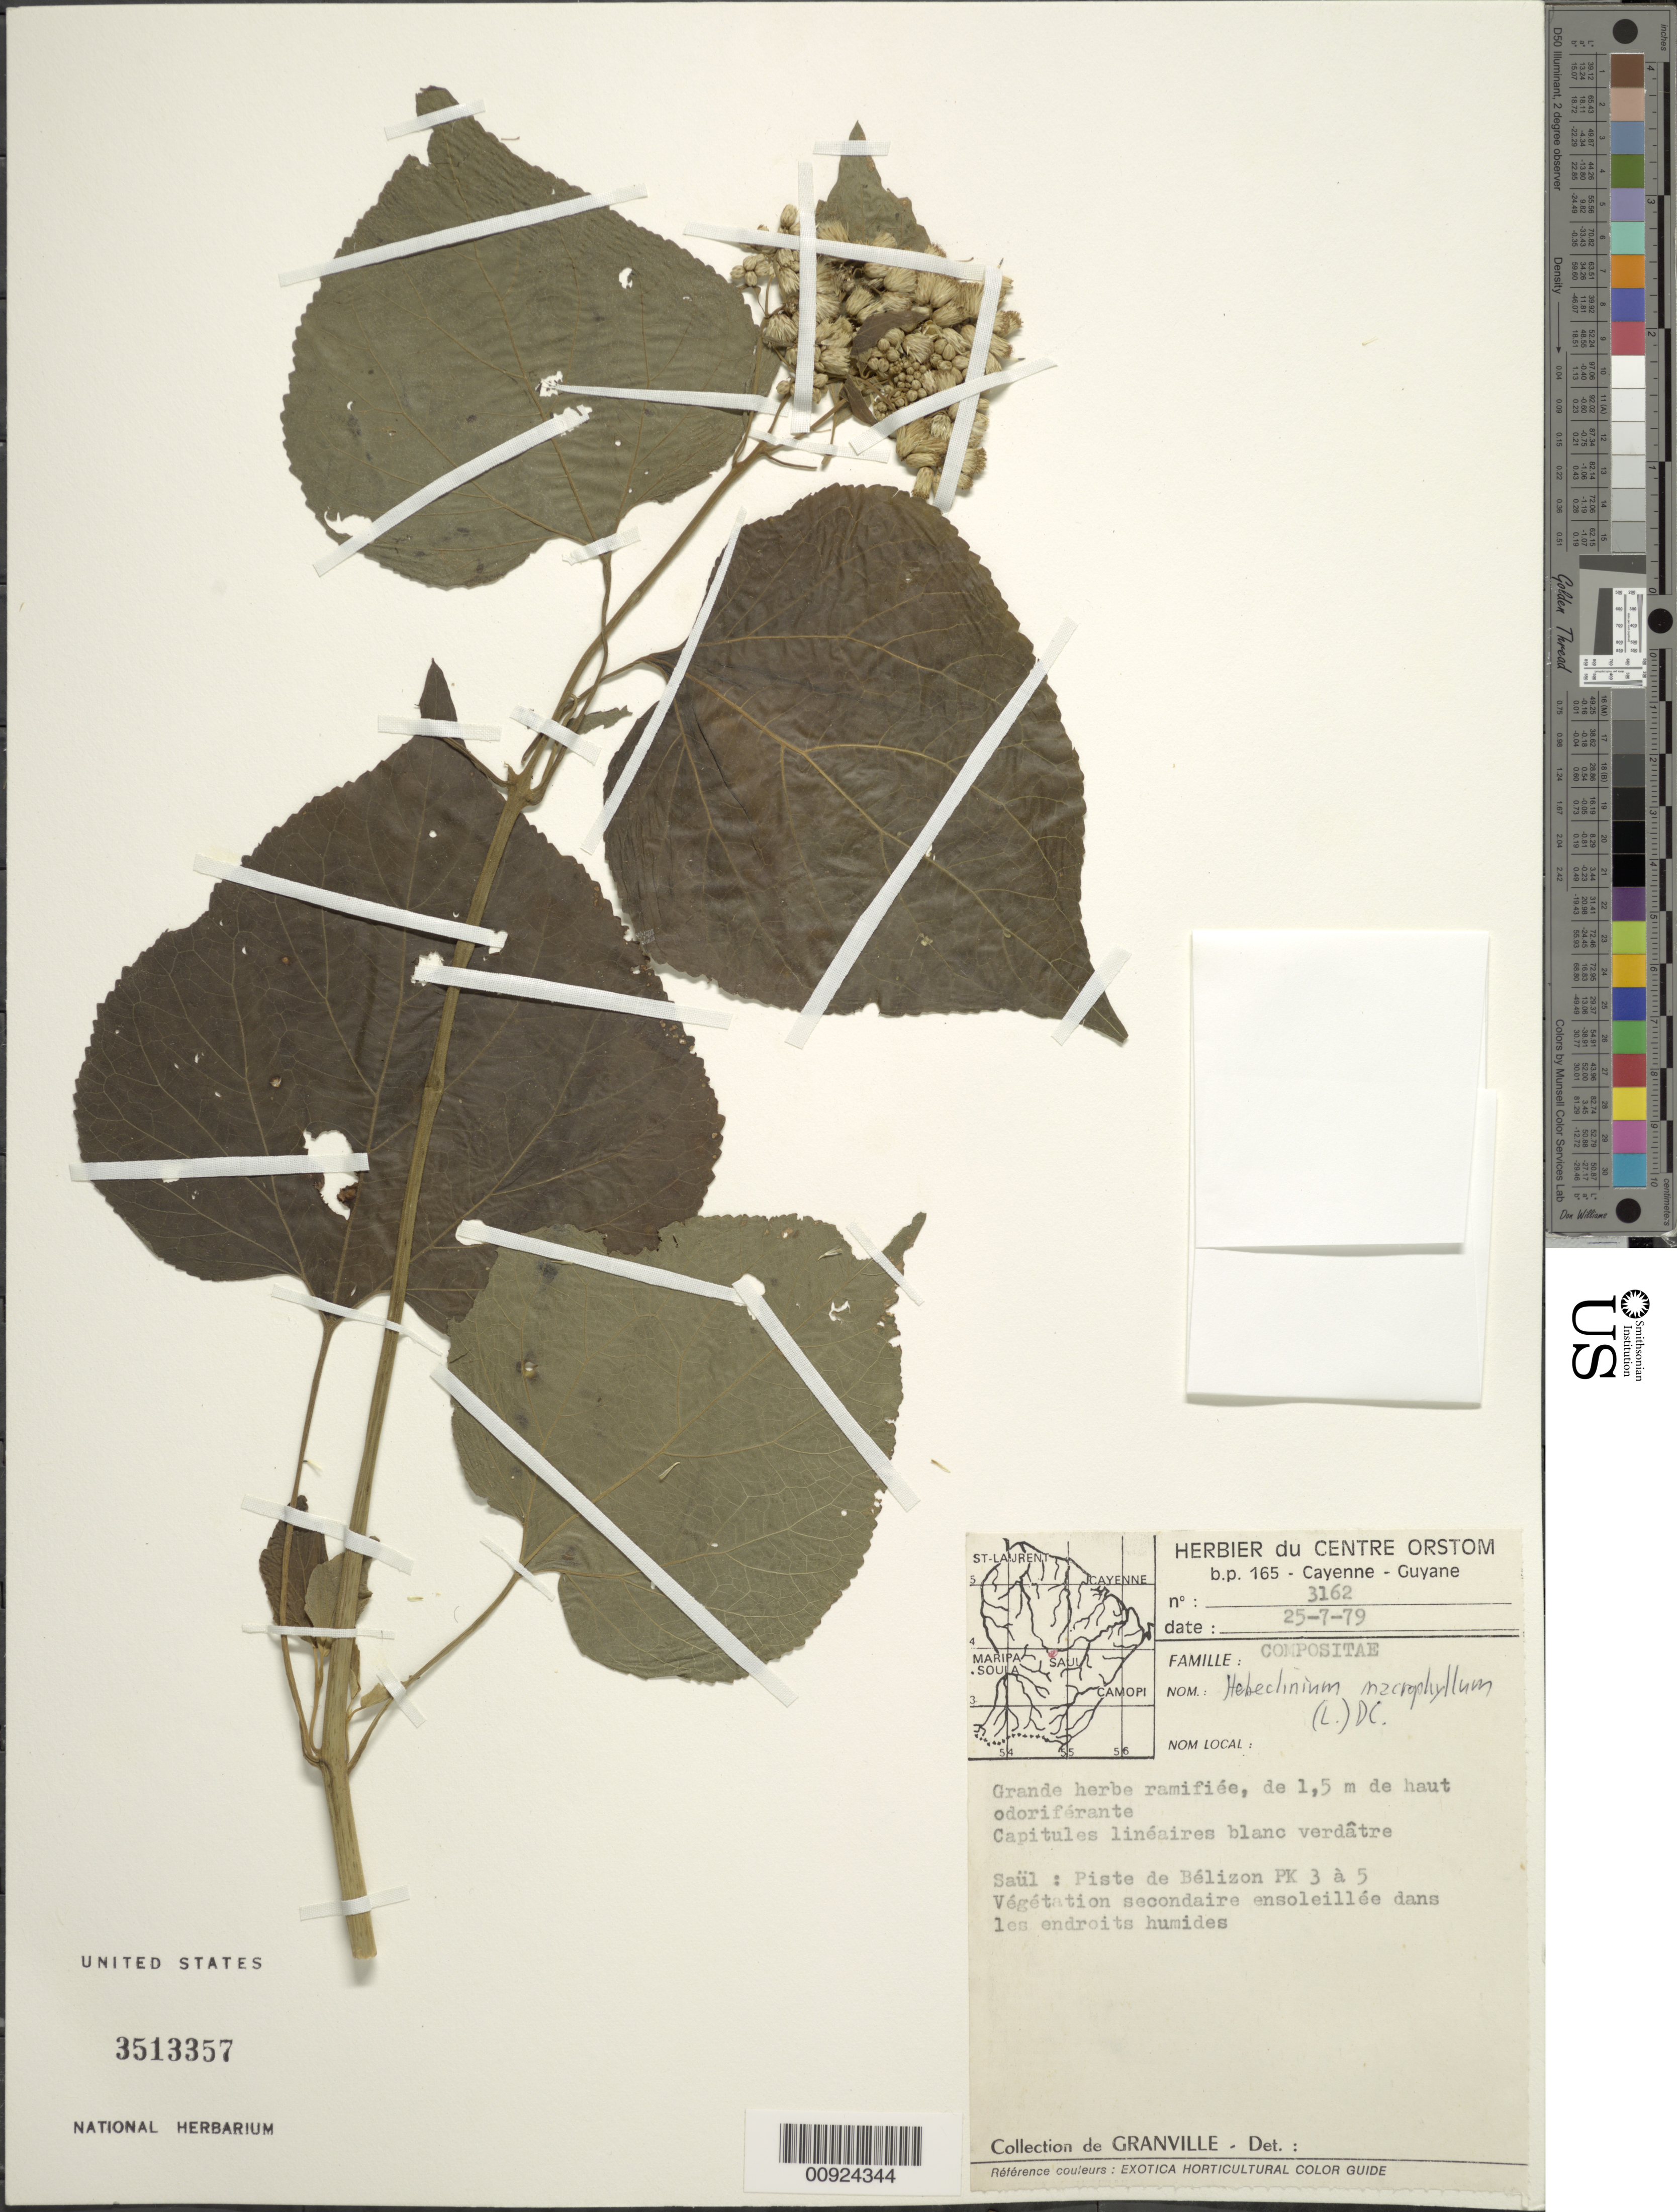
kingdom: Plantae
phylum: Tracheophyta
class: Magnoliopsida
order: Asterales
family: Asteraceae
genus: Hebeclinium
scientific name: Hebeclinium macrophyllum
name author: (L.) DC.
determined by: Robinson, Harold E., (US)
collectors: J.-J. de Granville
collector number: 3162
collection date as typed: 25-Jul-79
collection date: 1979-07-25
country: French Guiana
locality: Saül, Piste de Bélizon PK 3-5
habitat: Vegetation secondaire ensoleillee dans les endroits humides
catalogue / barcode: US 3513357